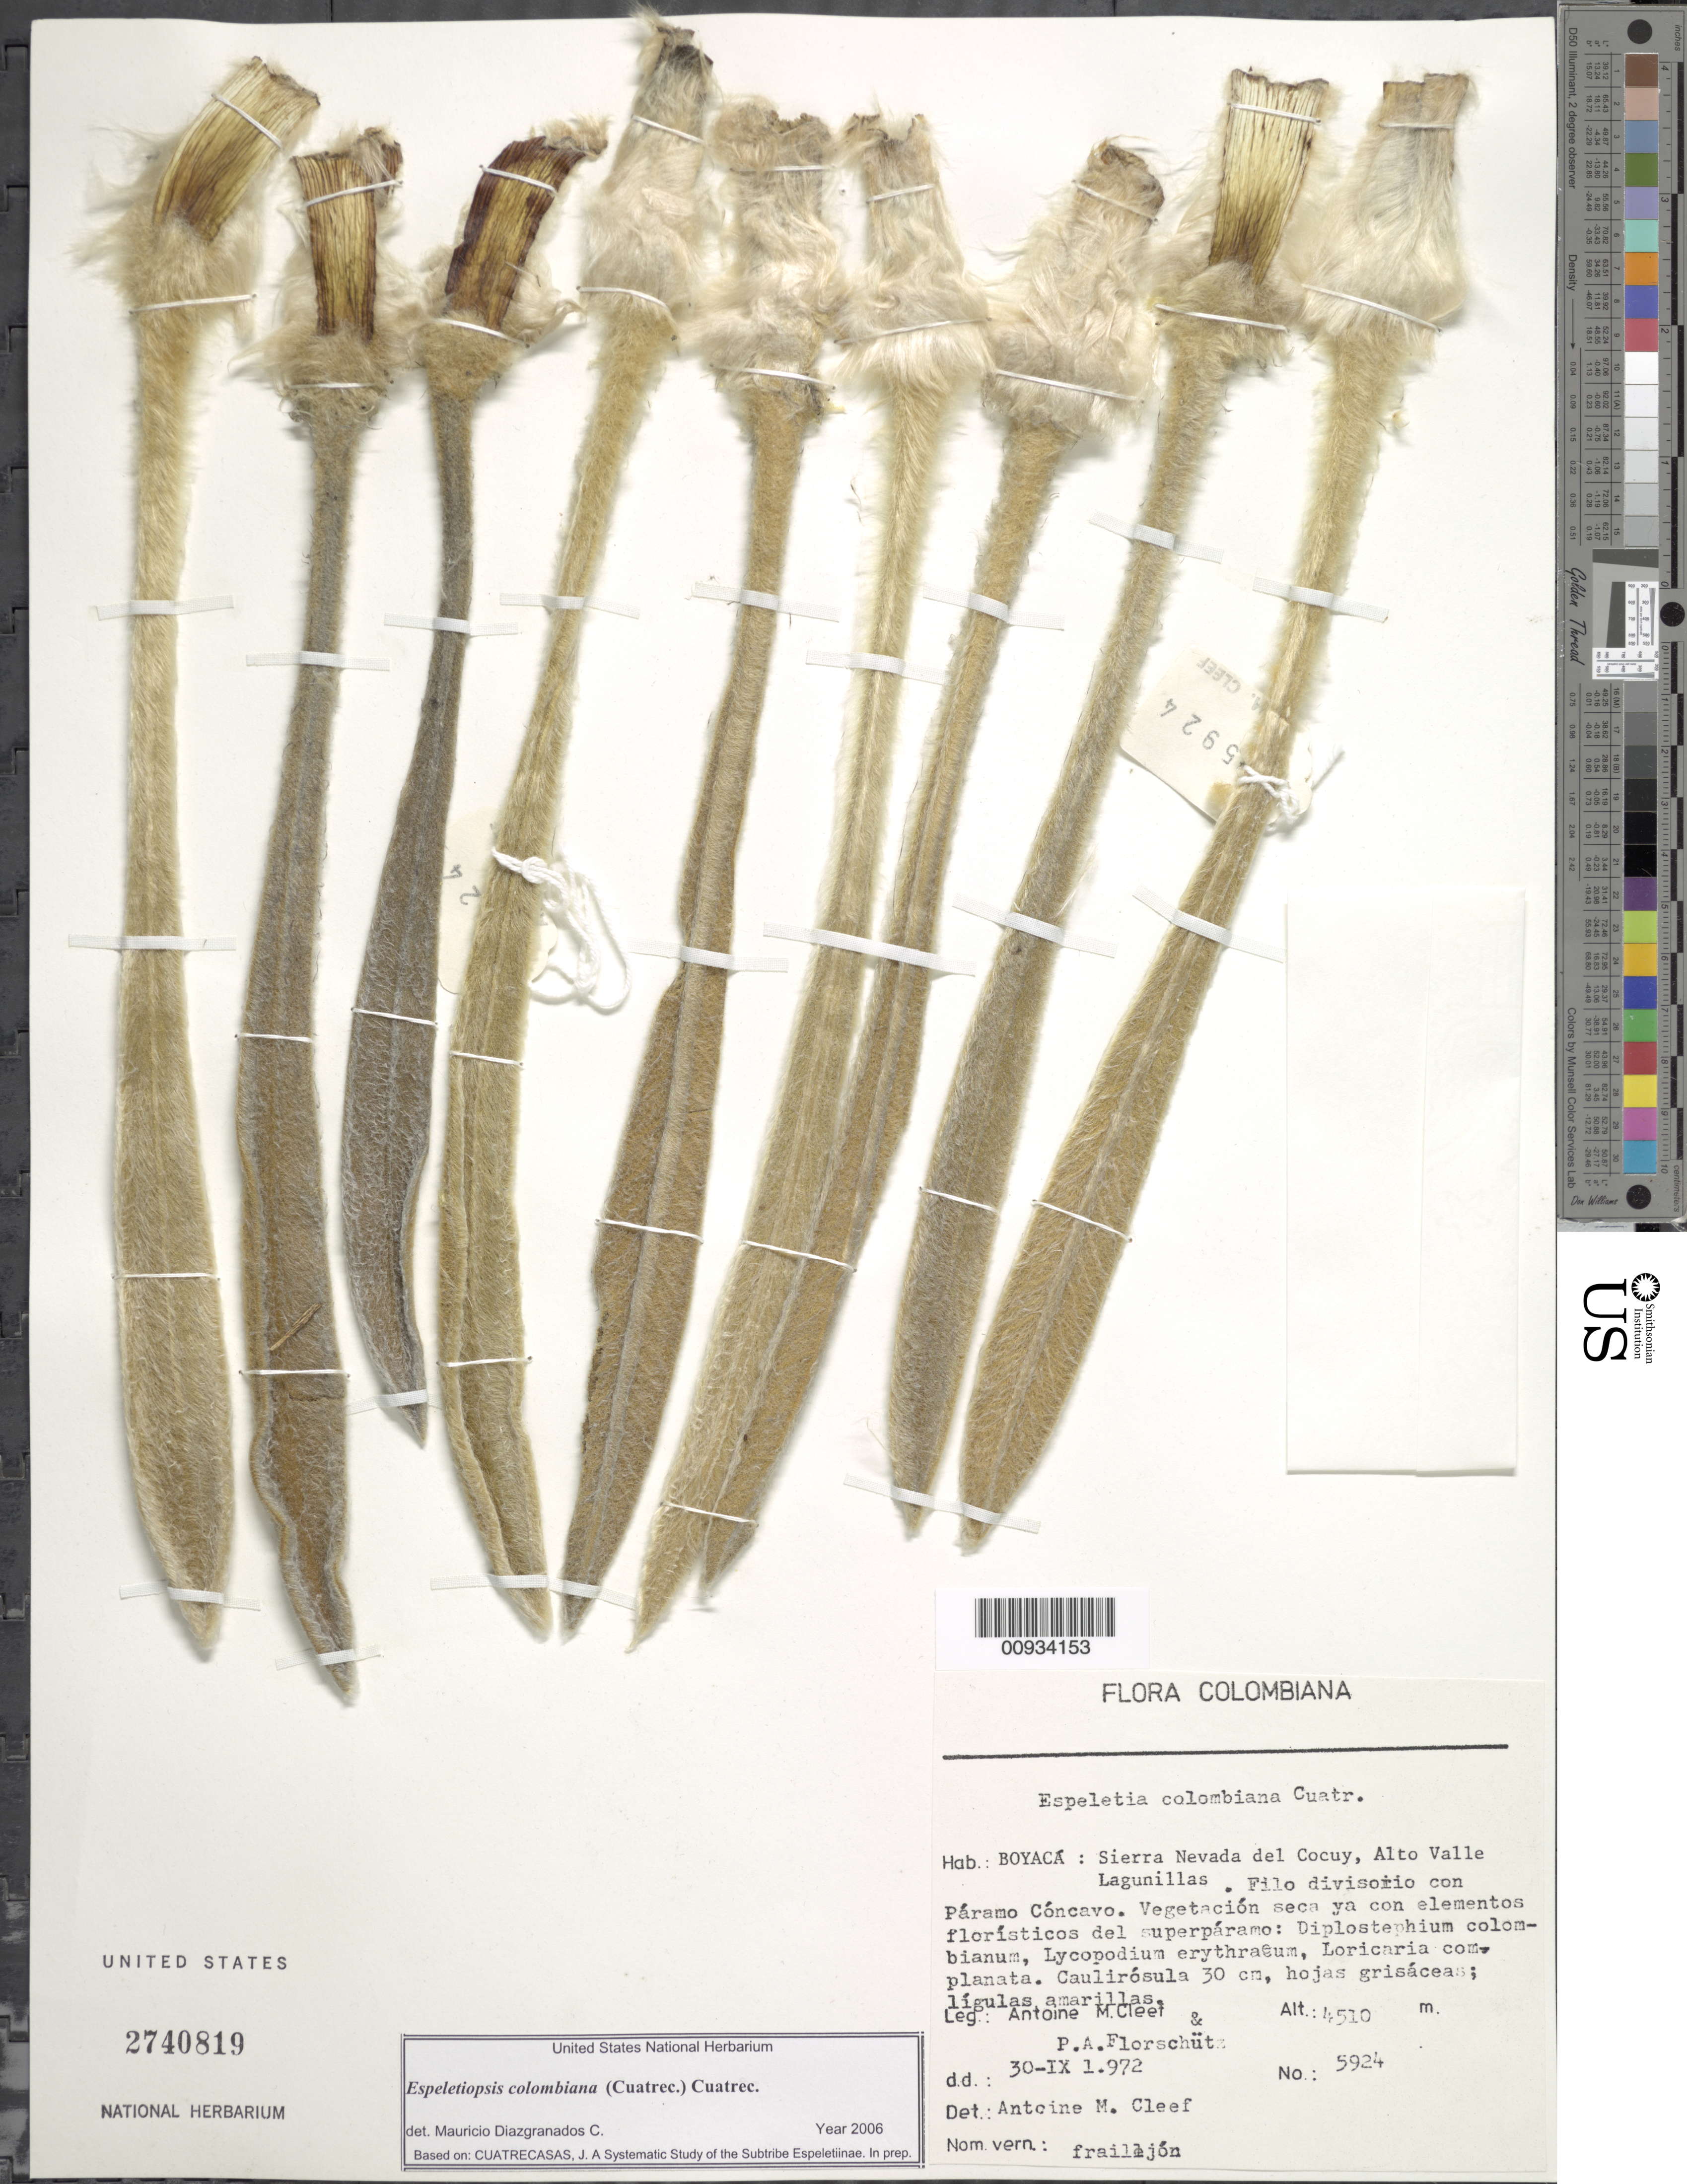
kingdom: Plantae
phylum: Tracheophyta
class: Magnoliopsida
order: Asterales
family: Asteraceae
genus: Espeletiopsis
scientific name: Espeletiopsis colombiana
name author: (Cuatrec.) Cuatrec.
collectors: A. M. Cleef & P. Florschütz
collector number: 5924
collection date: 1972-09-30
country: Colombia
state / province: Boyacá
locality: Sierra Nevada del Cocuy, Alto Valle Lagunillas, Filo divisorio con Paramo Concavo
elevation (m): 4510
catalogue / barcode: US 2740819